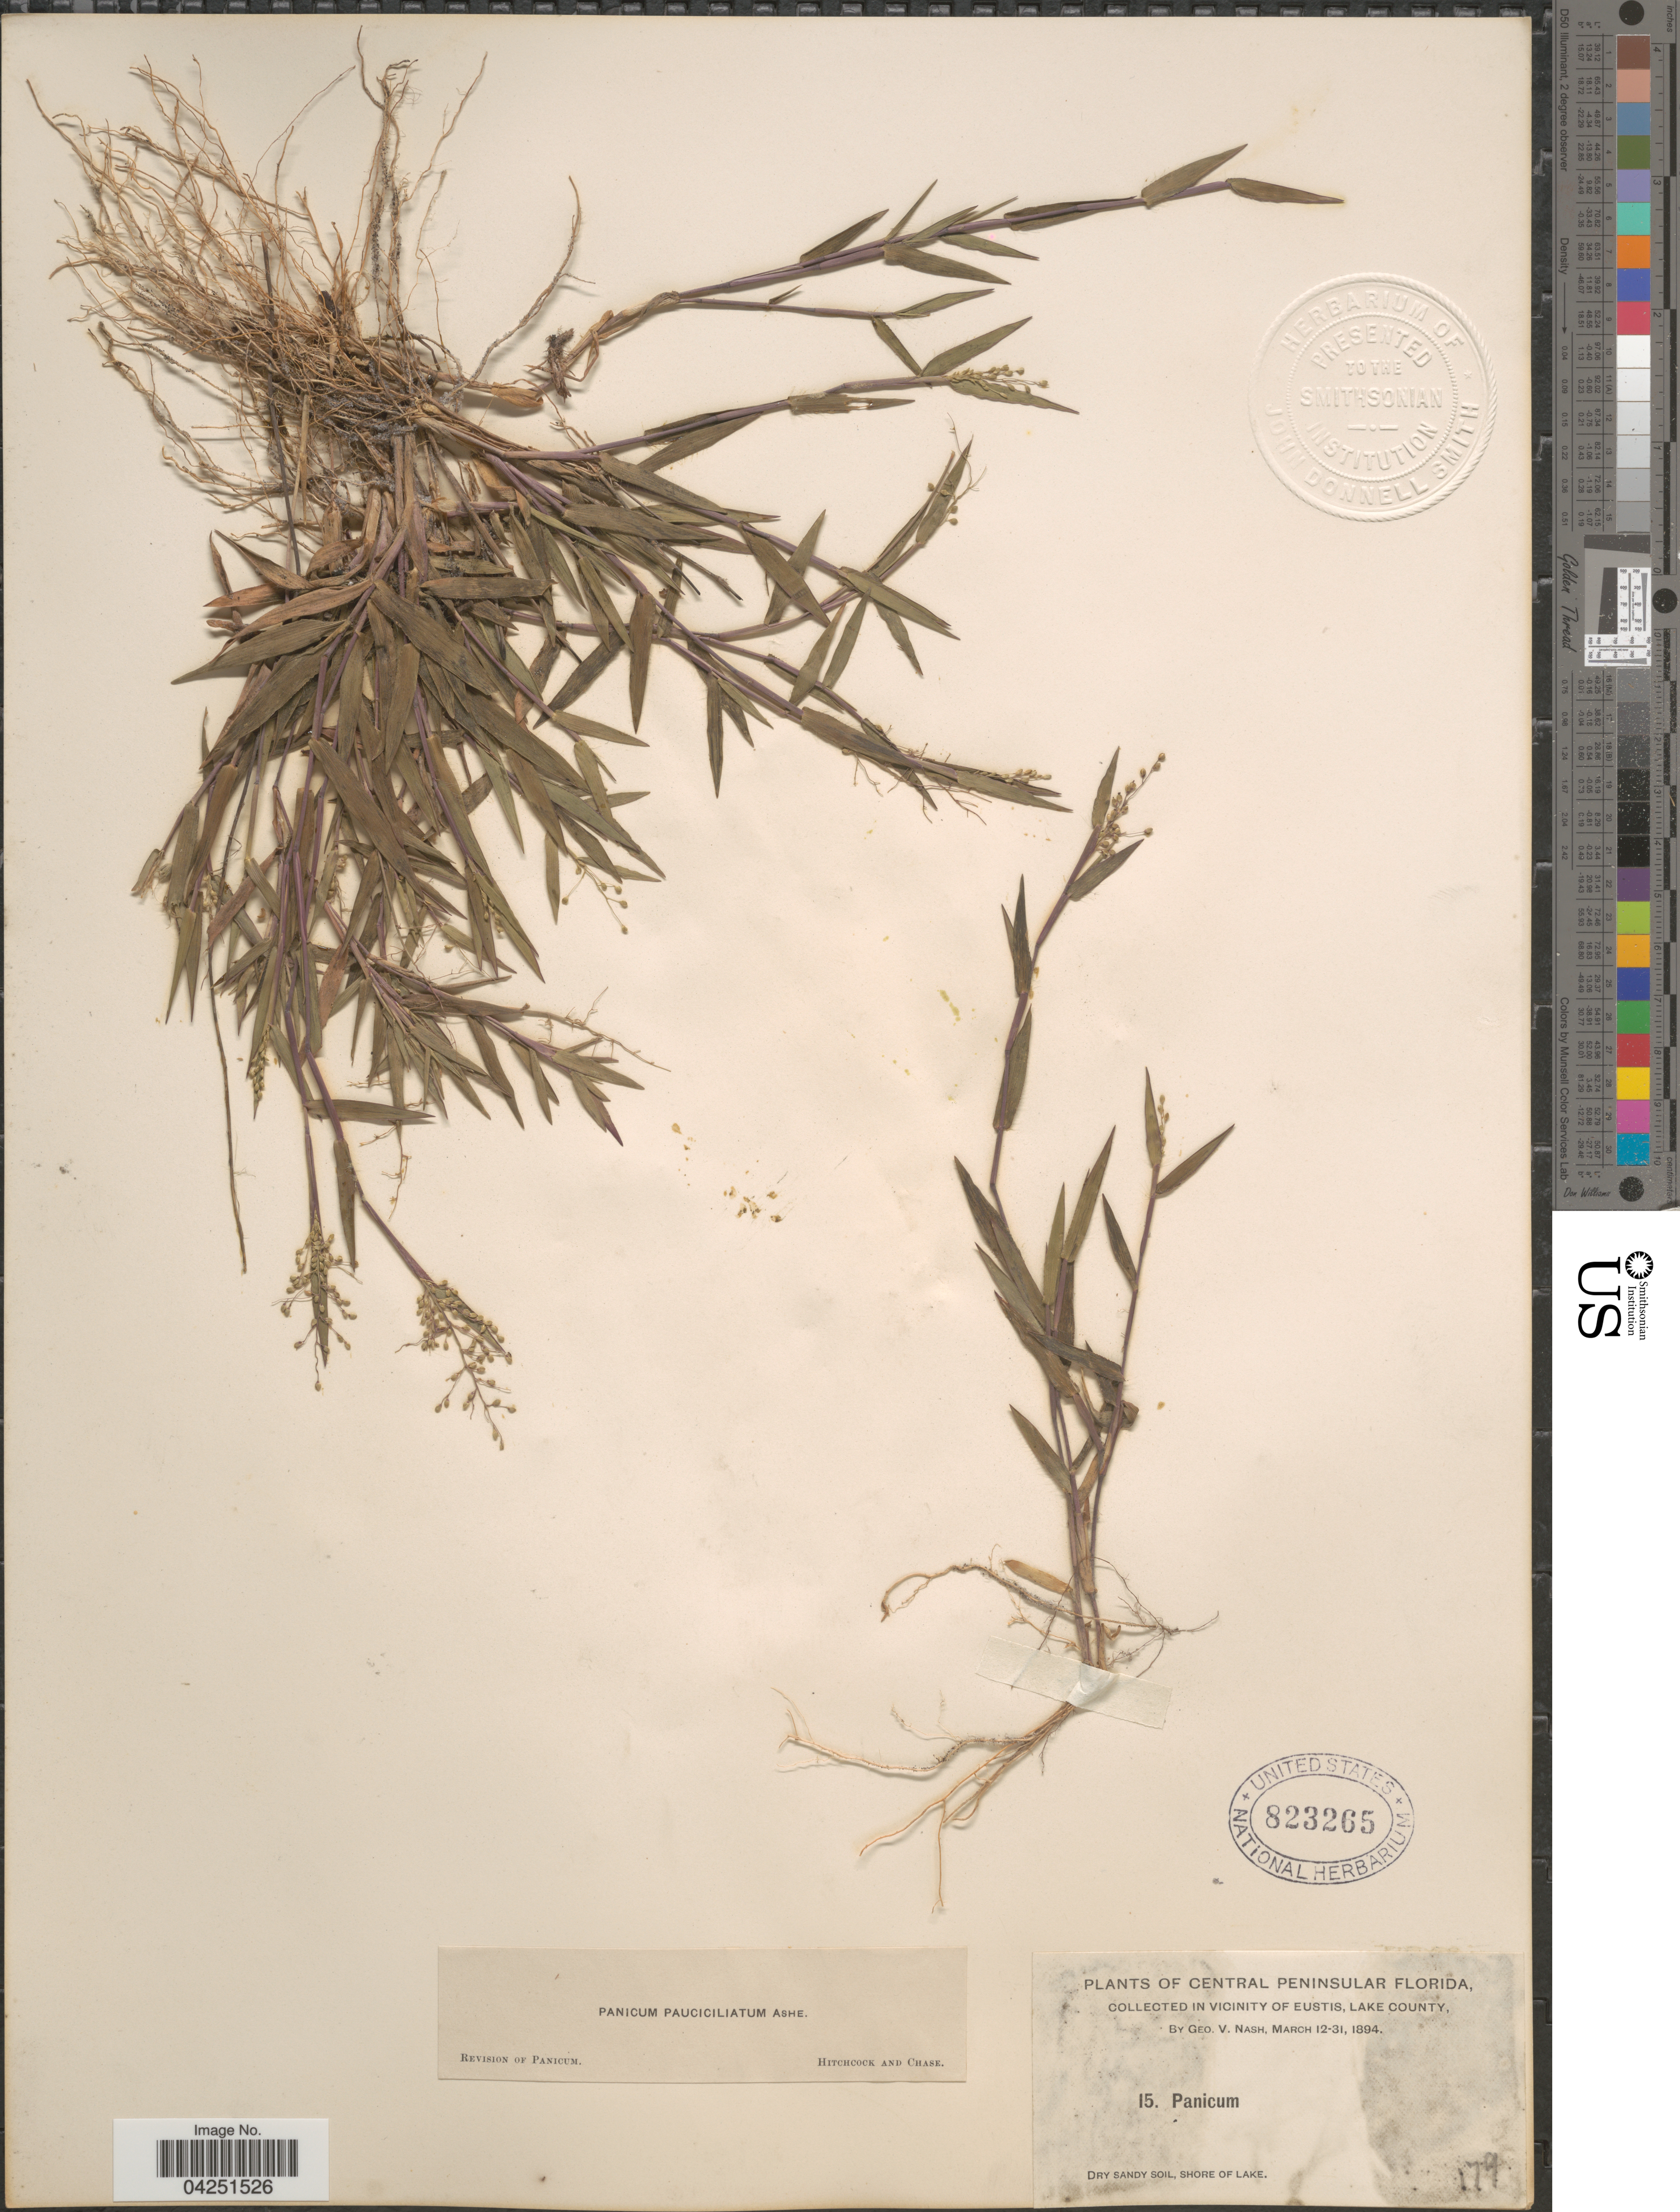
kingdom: Plantae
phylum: Tracheophyta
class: Liliopsida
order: Poales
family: Poaceae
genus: Dichanthelium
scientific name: Dichanthelium acuminatum var. acuminatum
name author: (Sw.) Gould & C.A. Clark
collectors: G. V. Nash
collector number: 15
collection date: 1894-03-12/1894-03-31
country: United States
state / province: Florida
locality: Central Peninsular Florida. In Vicinity of Eustis, Lake County. Dry sandy soil, shore of lake.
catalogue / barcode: US 823265